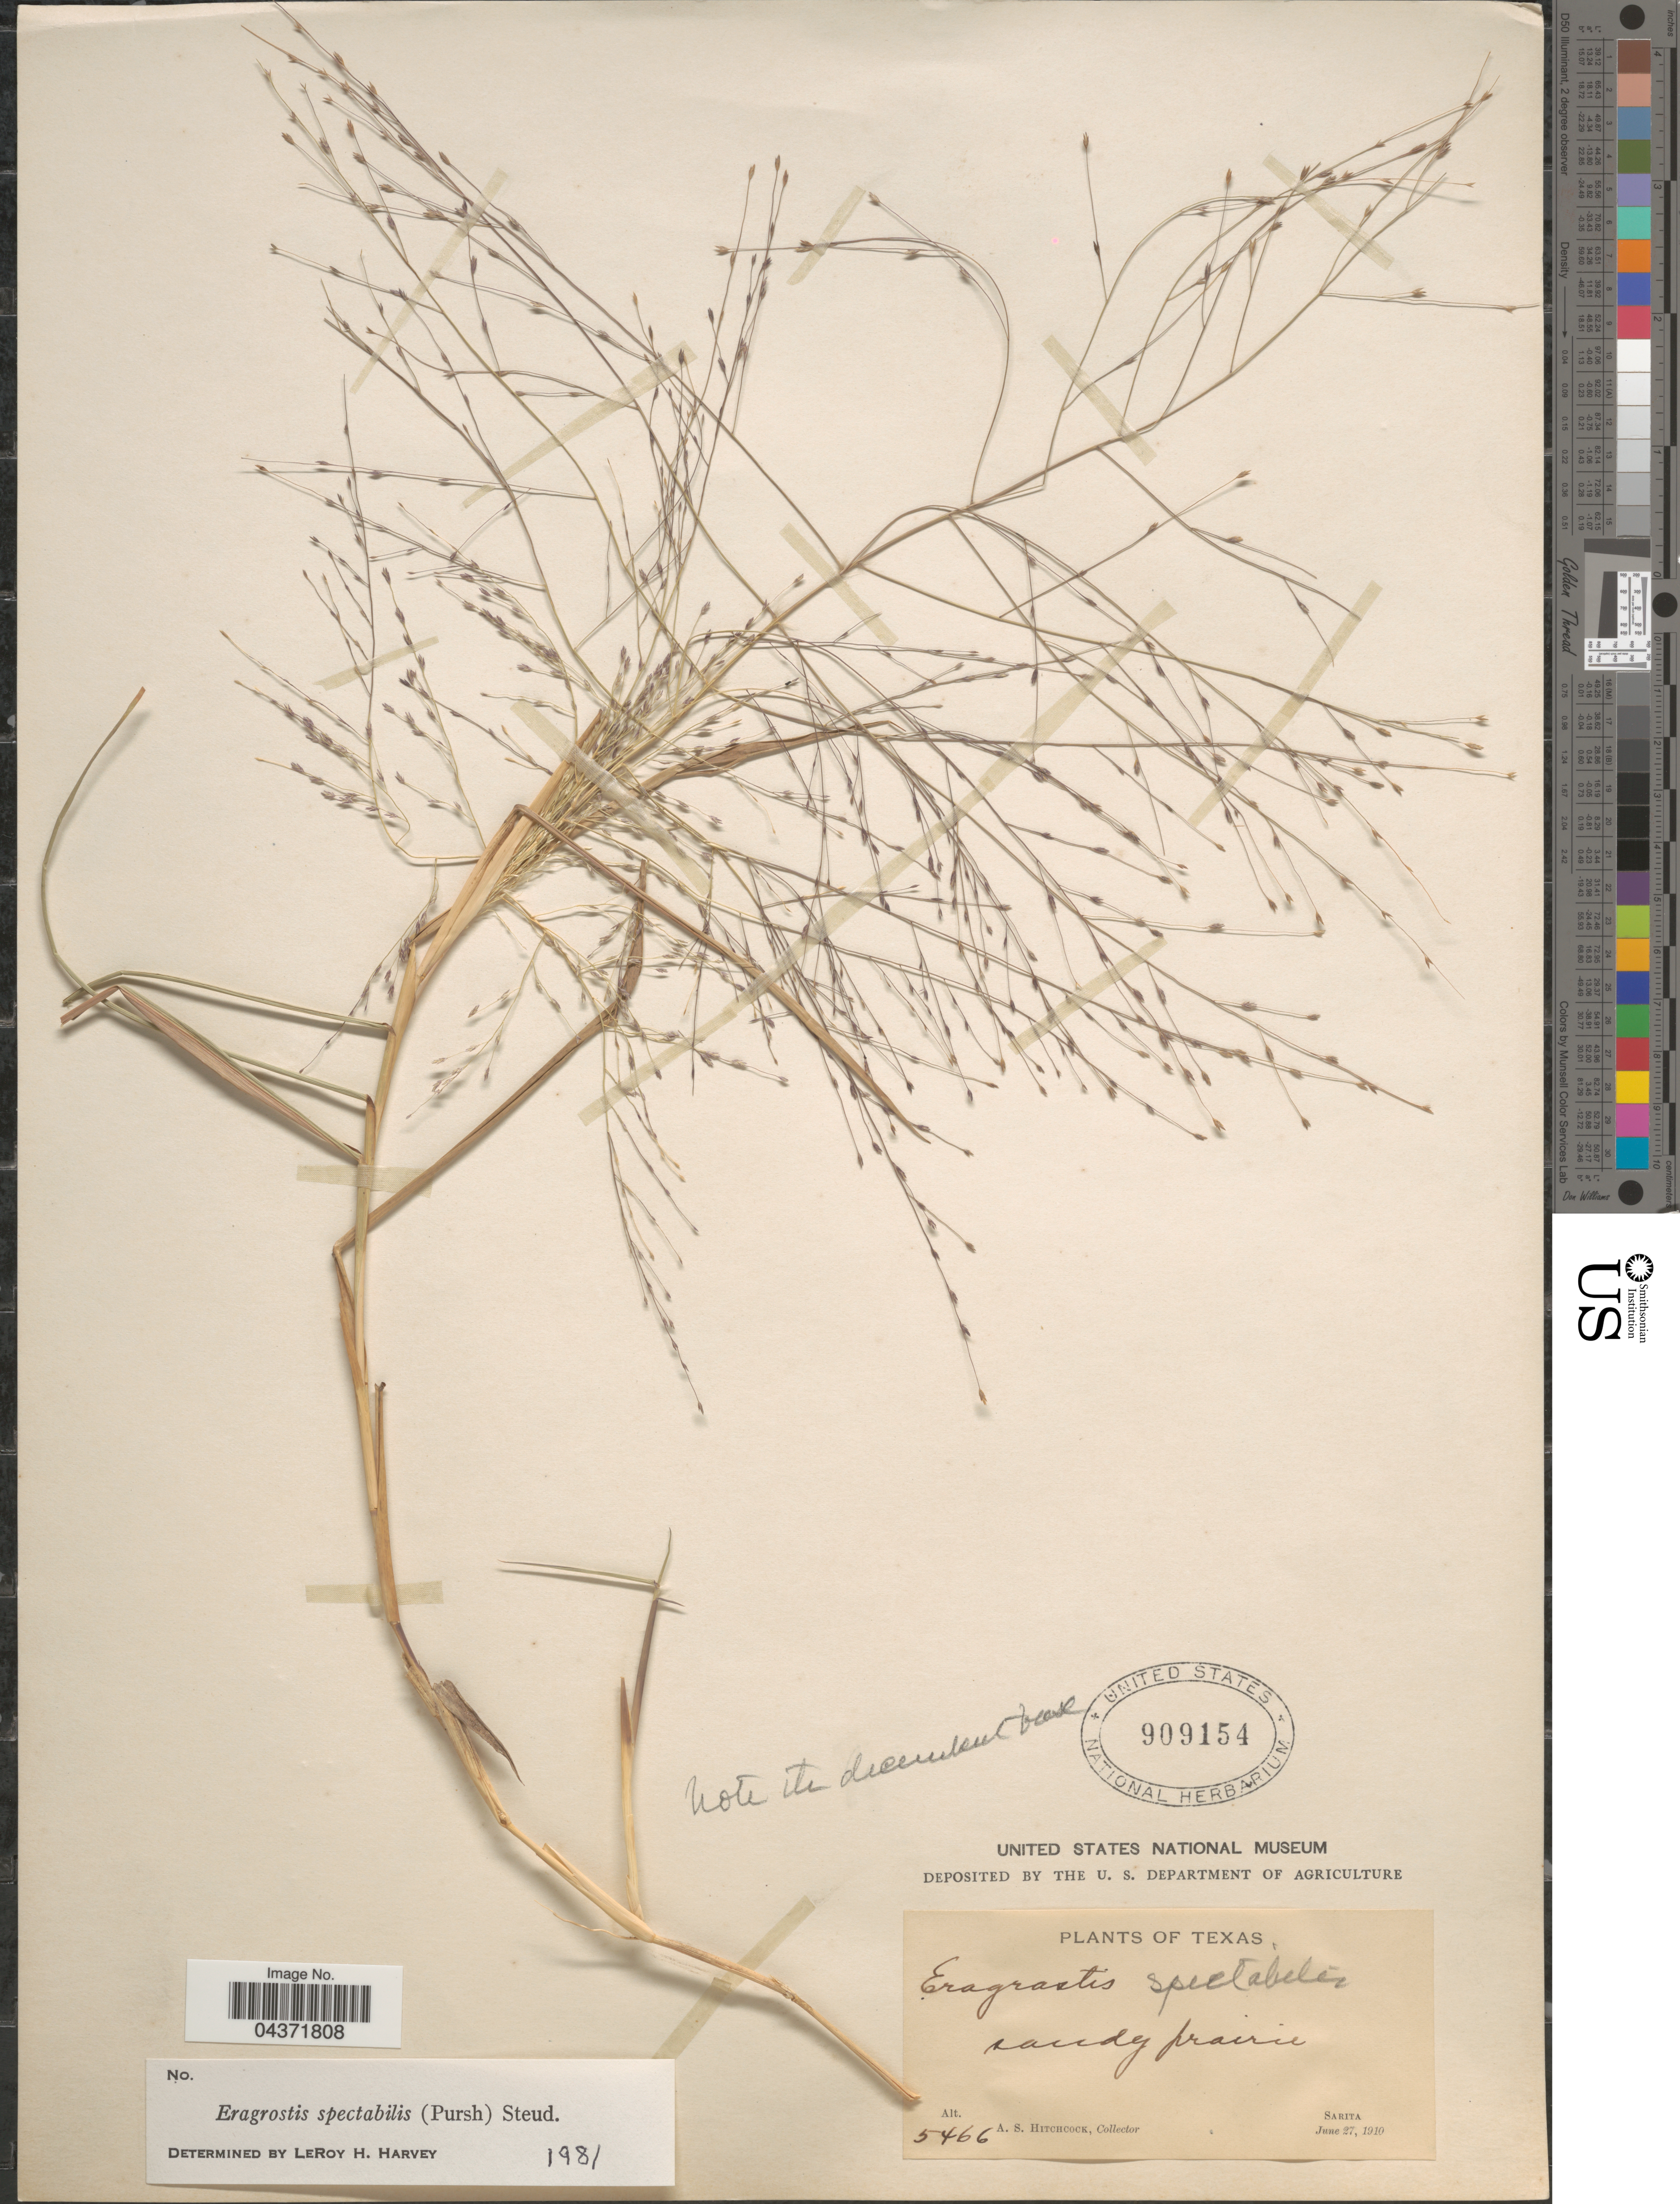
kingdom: Plantae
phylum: Tracheophyta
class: Liliopsida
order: Poales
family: Poaceae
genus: Eragrostis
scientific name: Eragrostis spectabilis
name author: (Pursh) Steud.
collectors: A. S. Hitchcock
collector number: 5466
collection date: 1910-06-27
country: United States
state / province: Texas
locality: Sarita.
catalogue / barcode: US 909154